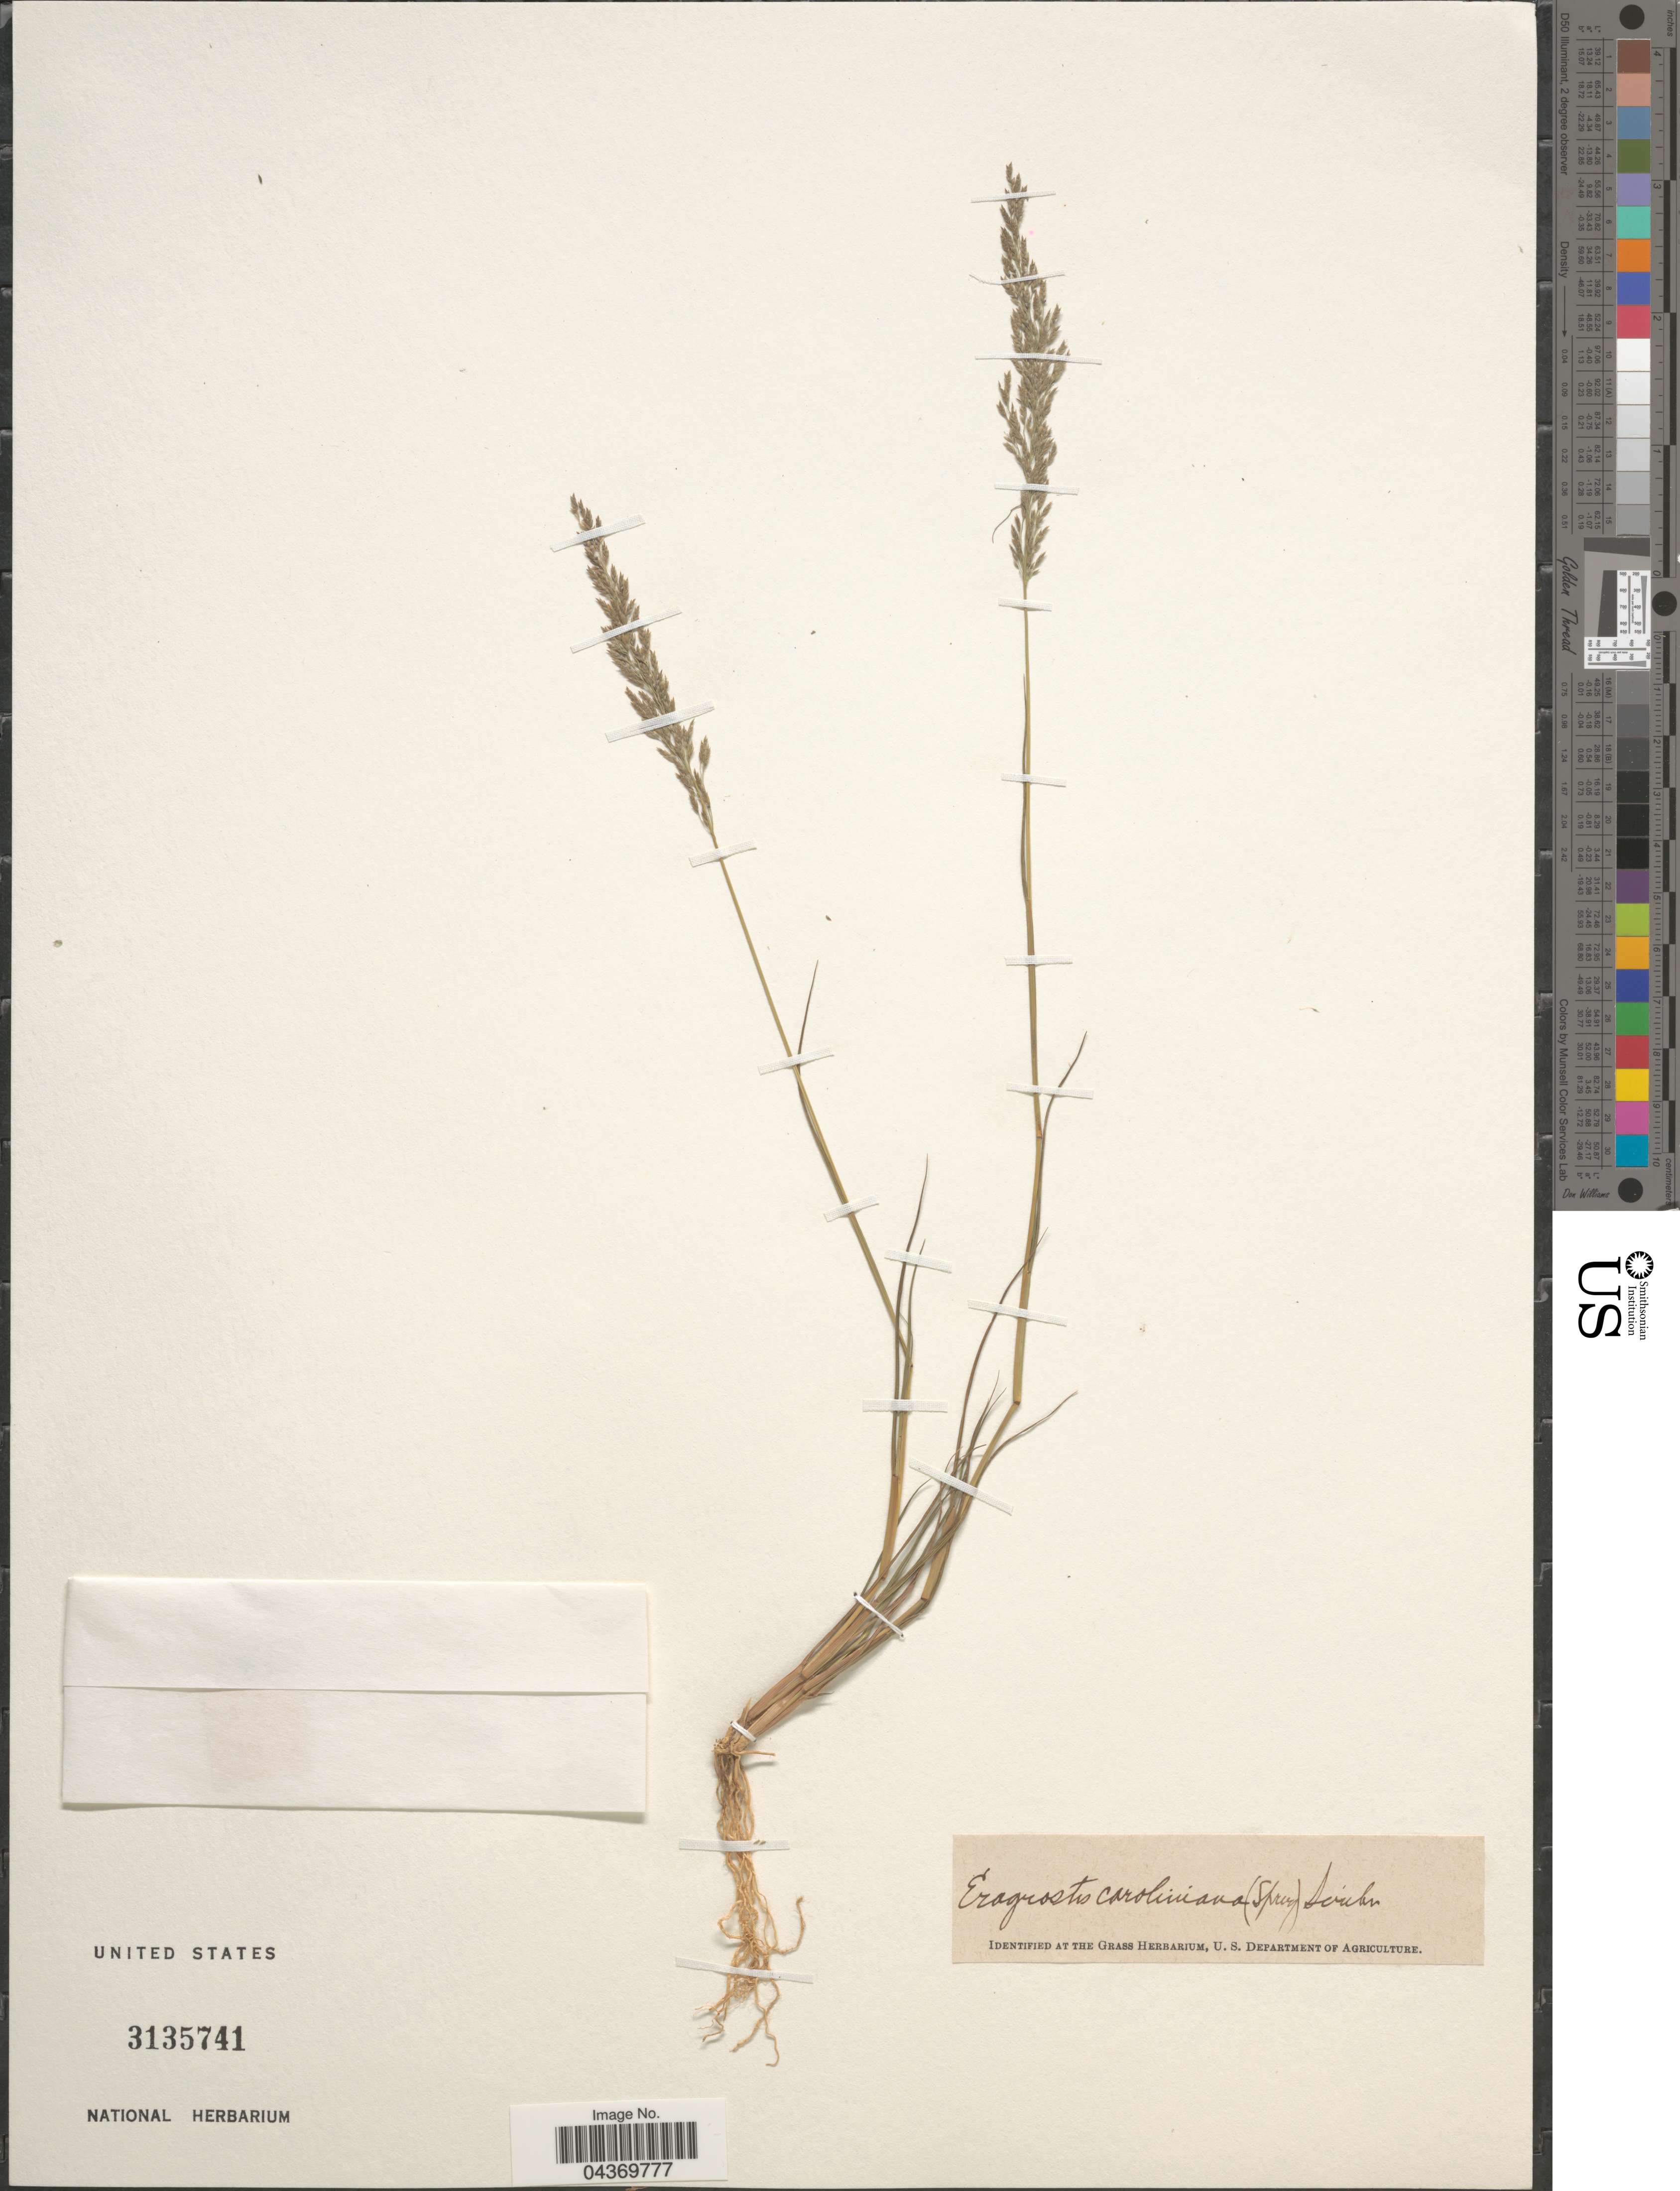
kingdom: Plantae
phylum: Tracheophyta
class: Liliopsida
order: Poales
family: Poaceae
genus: Eragrostis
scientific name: Eragrostis pectinacea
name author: (Michx.) Nees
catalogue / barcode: US 3135741